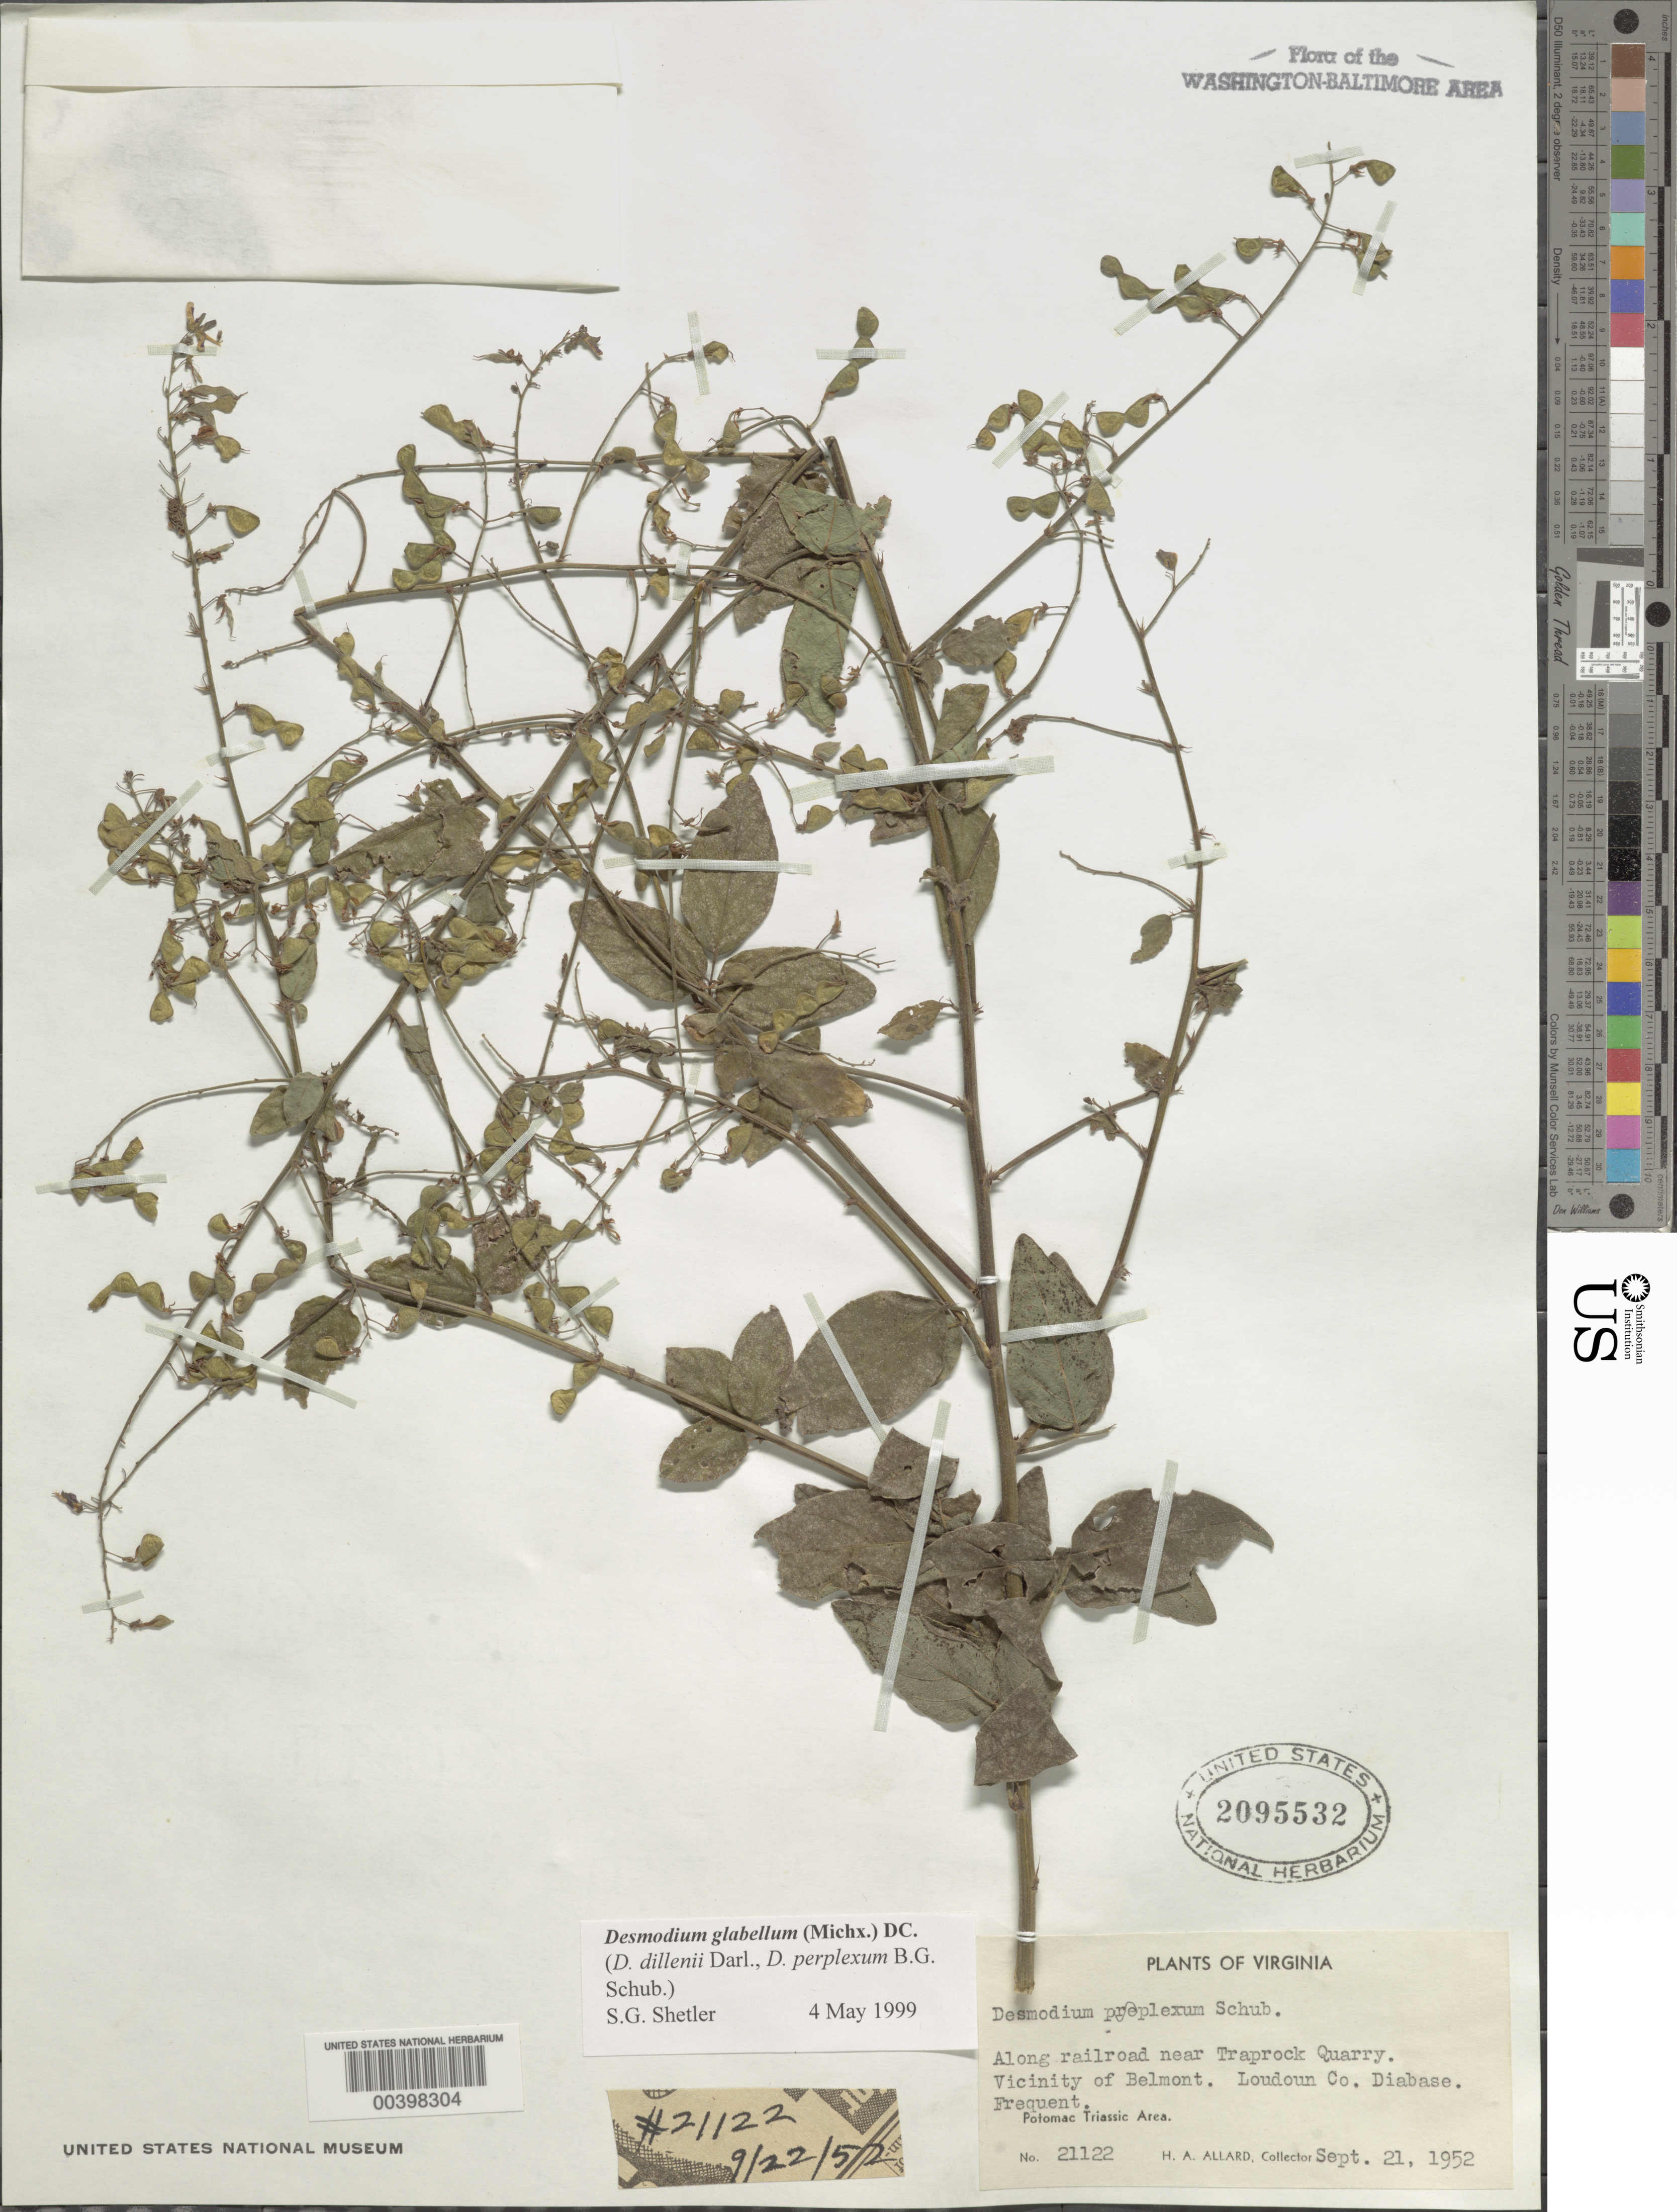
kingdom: Plantae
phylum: Tracheophyta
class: Magnoliopsida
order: Fabales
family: Fabaceae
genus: Desmodium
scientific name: Desmodium glabellum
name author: (Michx.) DC.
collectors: H. A. Allard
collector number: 21122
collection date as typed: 21 Sep 1952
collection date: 1952-09-21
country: United States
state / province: Virginia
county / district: Loudoun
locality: Traprock Quarry, Belmont vicinity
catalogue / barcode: US 2095532